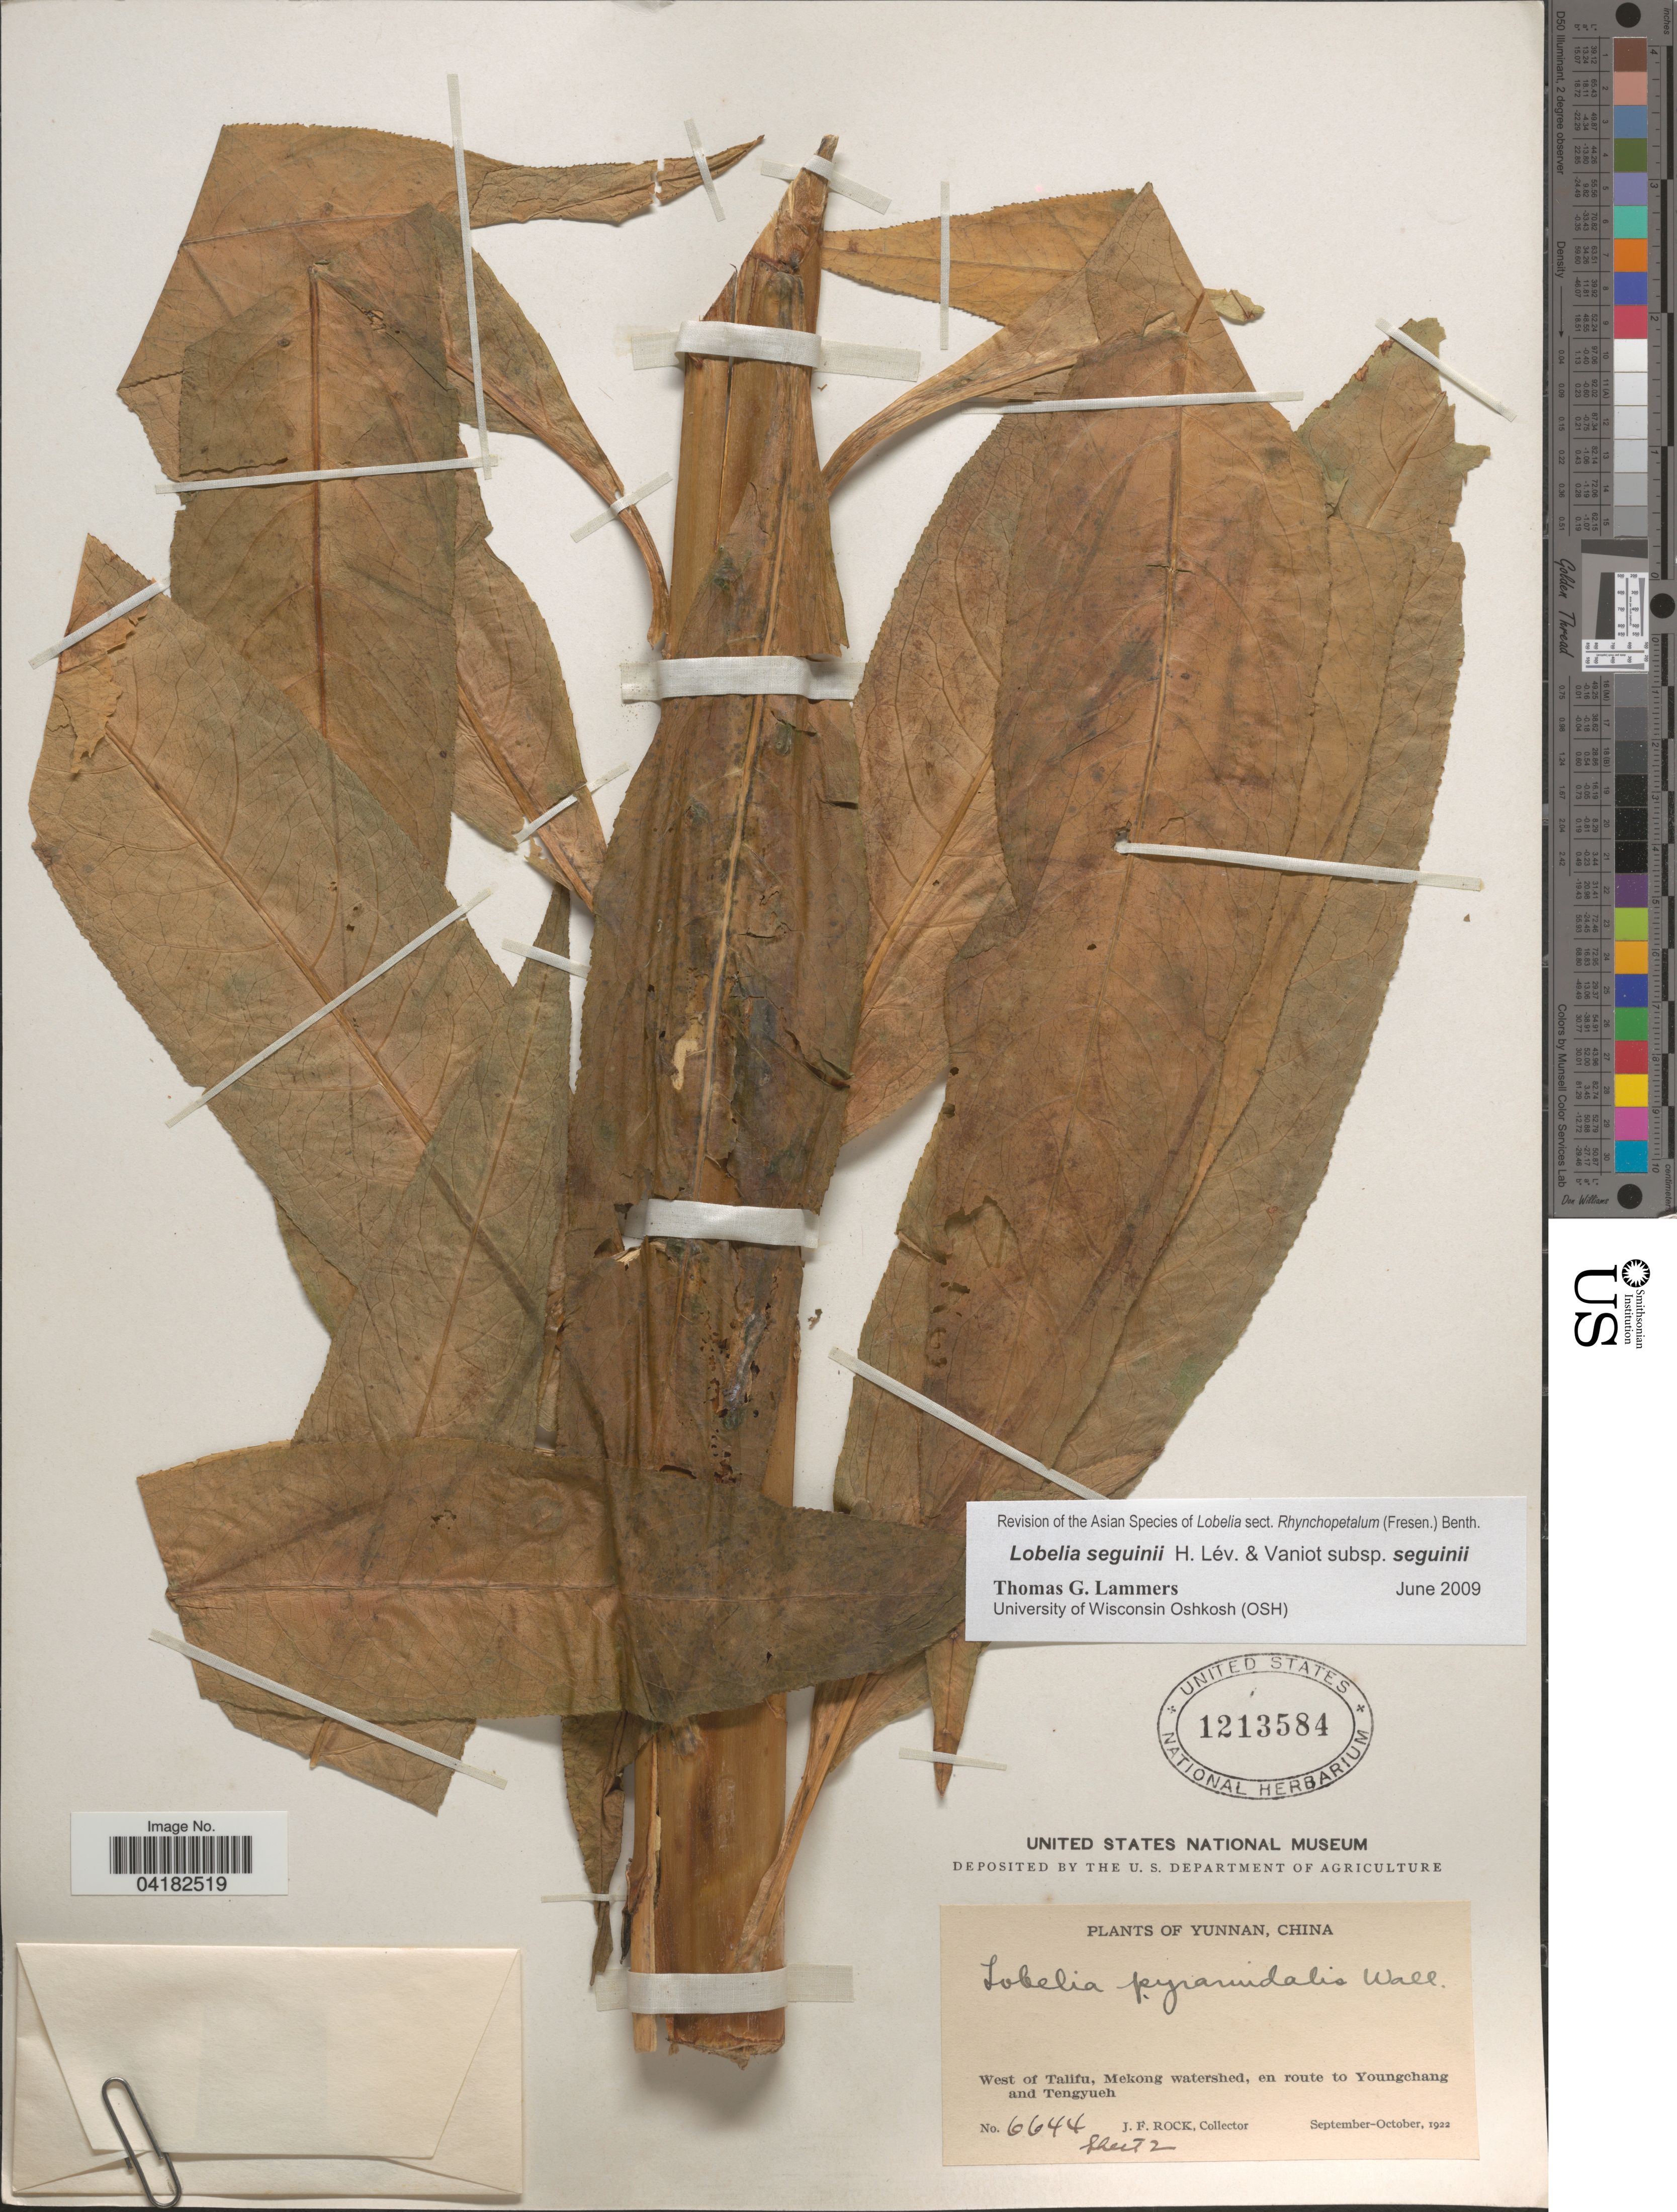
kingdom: Plantae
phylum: Tracheophyta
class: Magnoliopsida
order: Asterales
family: Campanulaceae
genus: Lobelia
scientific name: Lobelia seguinii subsp. seguinii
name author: H. Lév. & Vaniot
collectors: J. Rock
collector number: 6644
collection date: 1922-09/1922-10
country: China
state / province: Yunnan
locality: West of Talifu, Mekong watershed, en route to Youngchang and Tengyueh.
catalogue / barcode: US 1213584